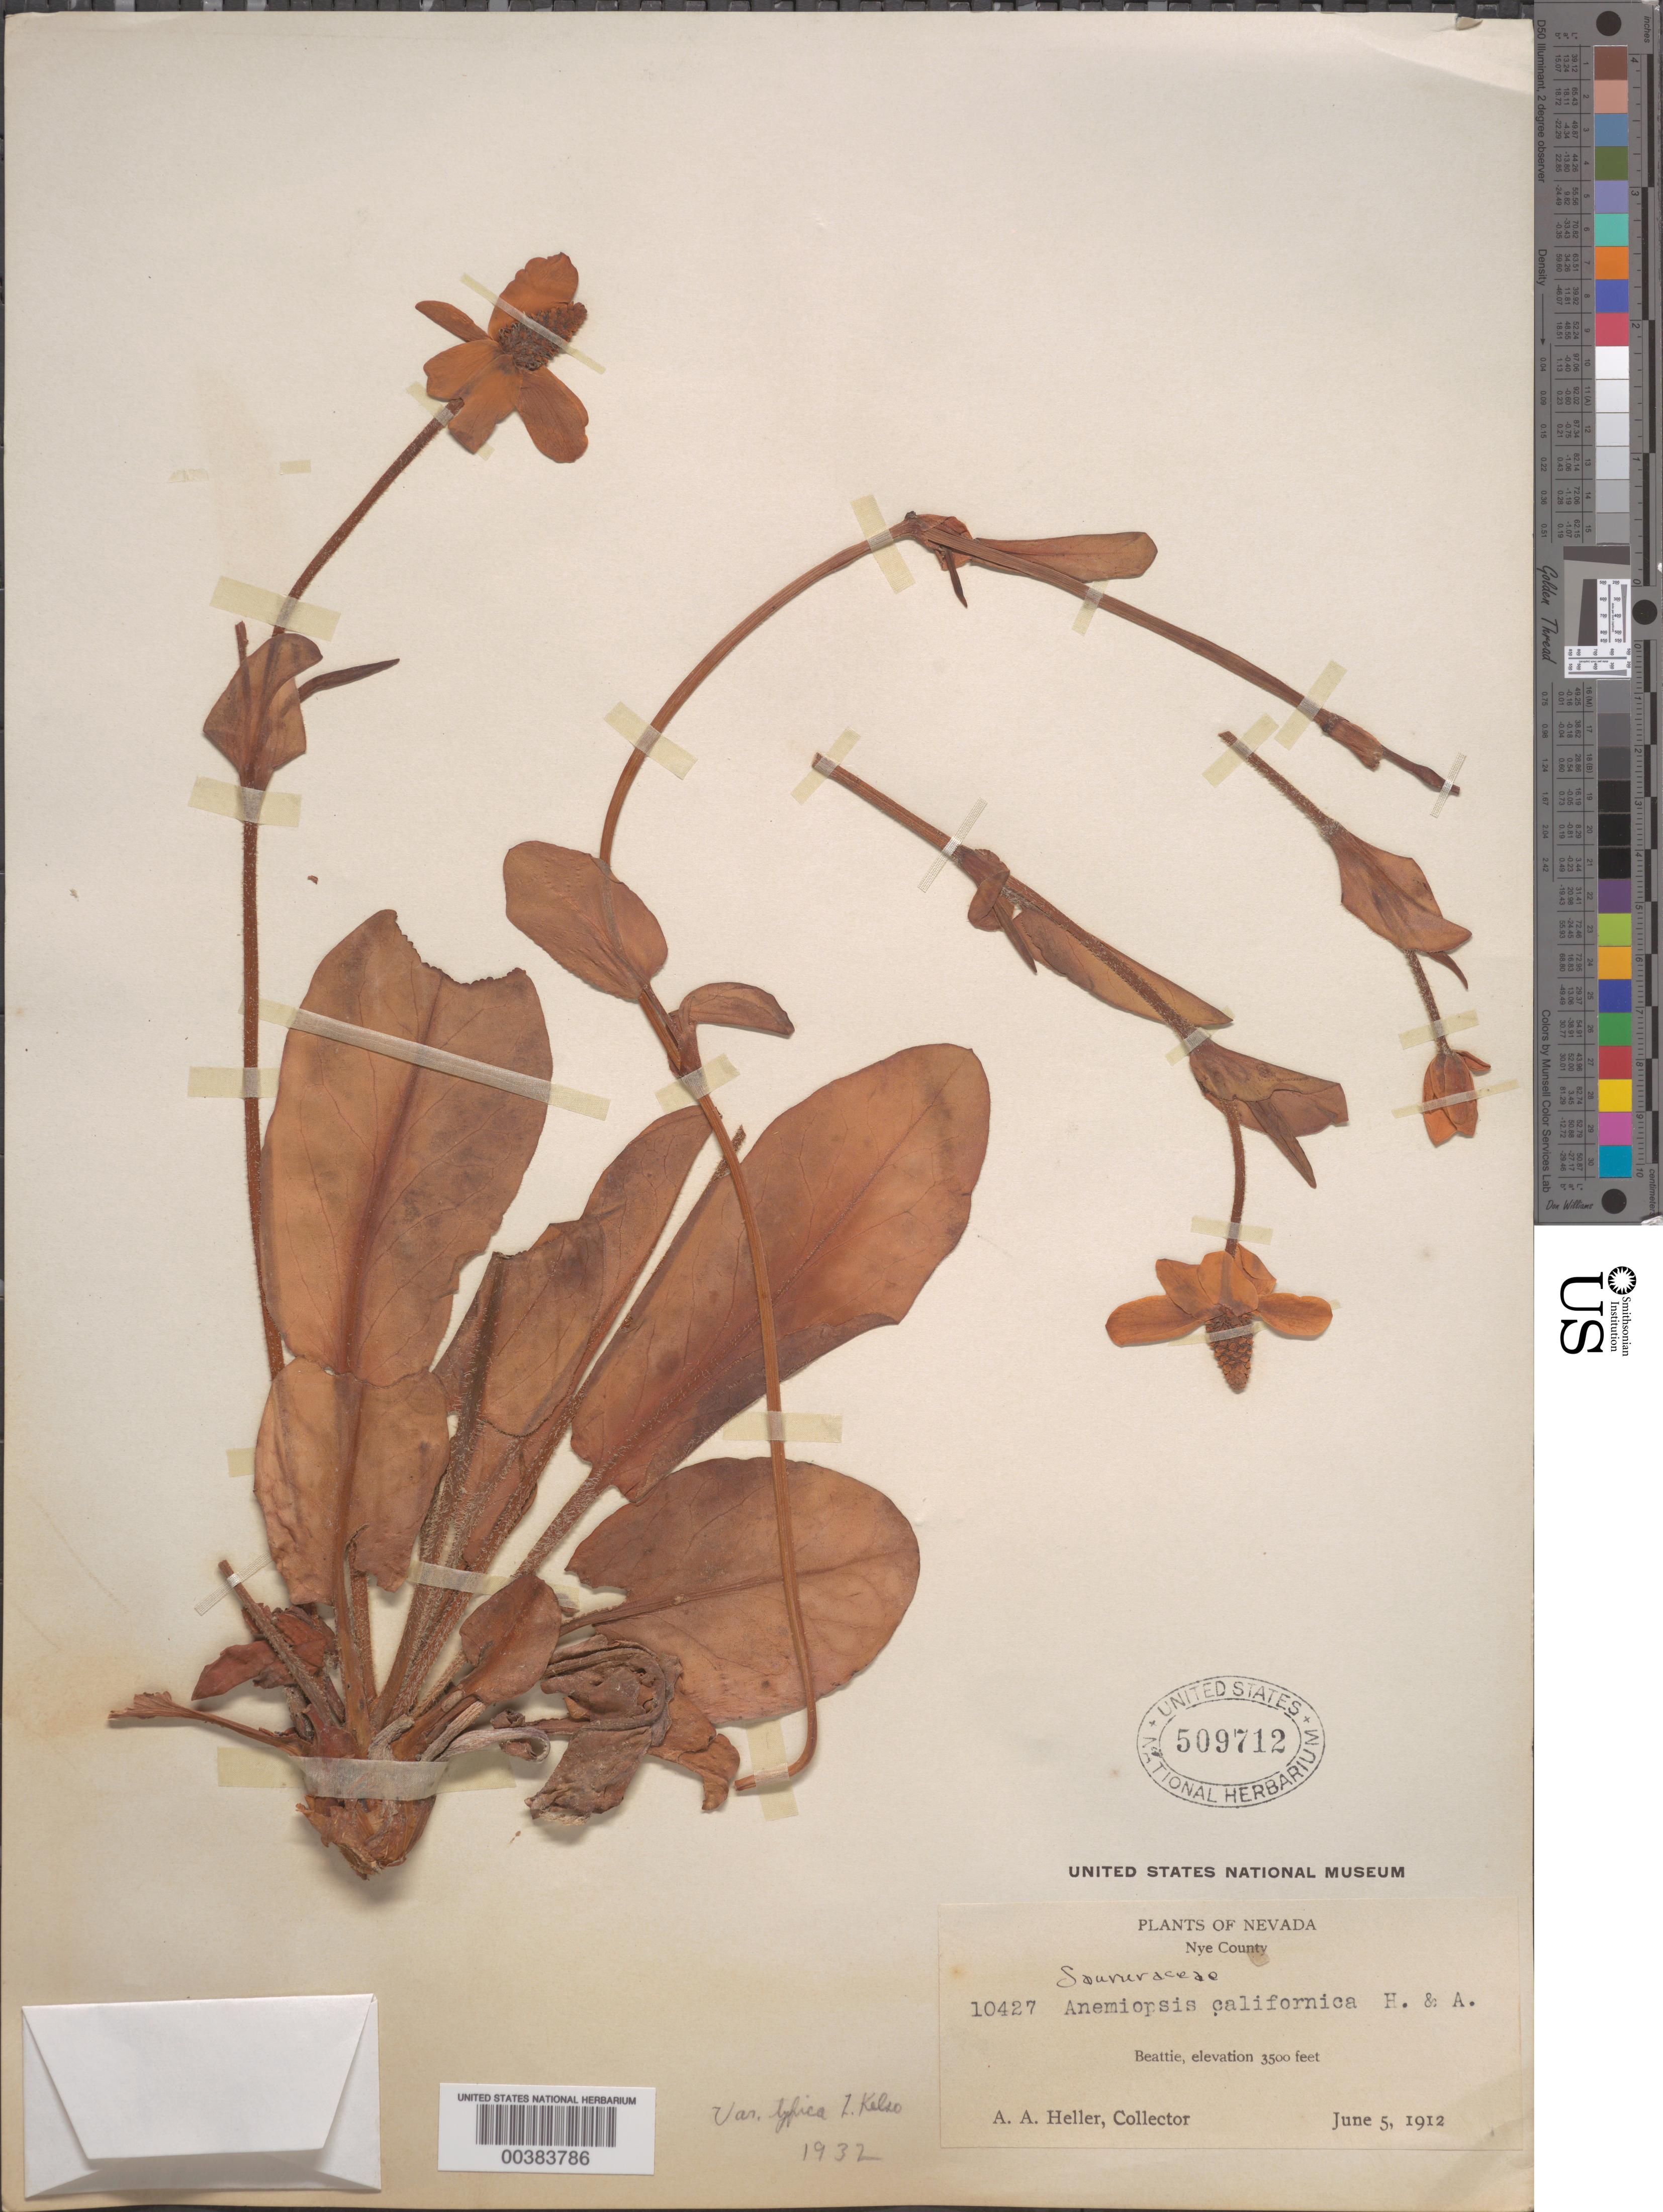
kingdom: Plantae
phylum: Tracheophyta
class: Magnoliopsida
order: Piperales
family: Saururaceae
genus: Anemopsis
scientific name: Anemopsis californica var. typica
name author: Kelso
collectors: A. A. Heller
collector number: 10427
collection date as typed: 05 Jun 1912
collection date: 1912-06-05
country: United States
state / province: Nevada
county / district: Nye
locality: Beattie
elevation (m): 1067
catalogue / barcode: US 509712